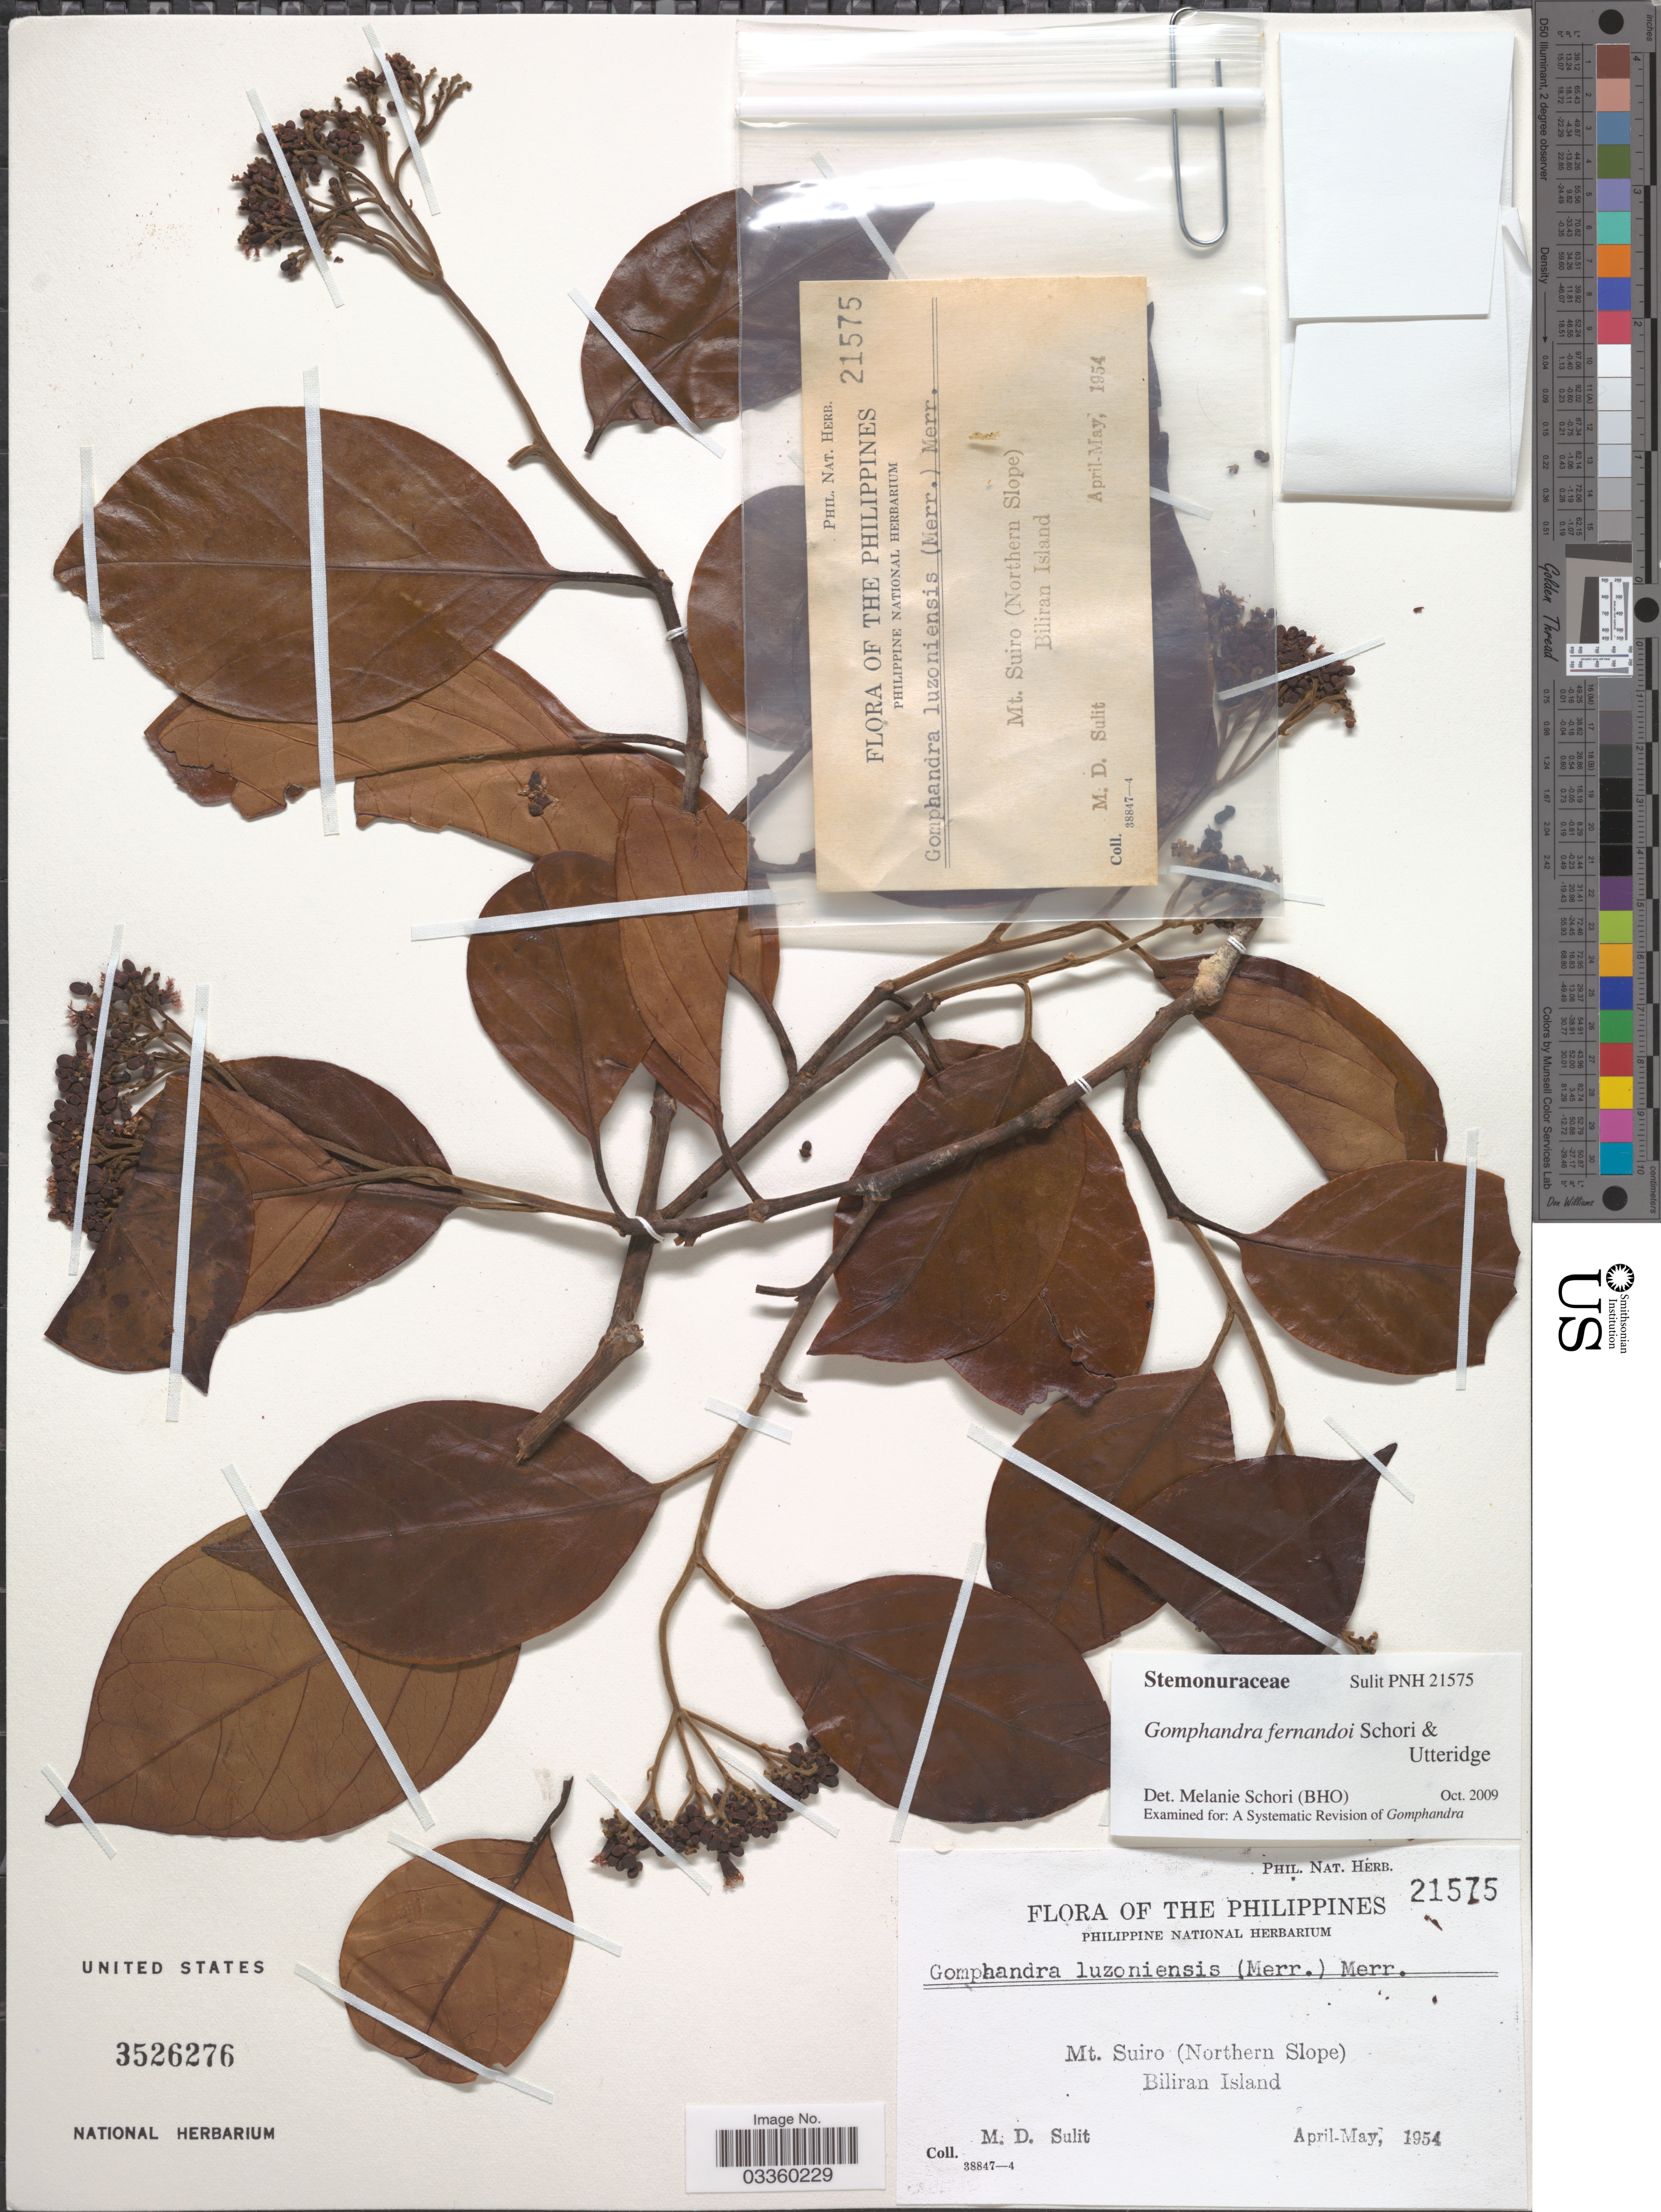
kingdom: Plantae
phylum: Tracheophyta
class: Magnoliopsida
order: Cardiopteridales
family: Stemonuraceae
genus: Gomphandra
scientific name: Gomphandra fernandoi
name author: Schori & Utteridge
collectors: M. Sulit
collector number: Phil. Nat. Herb. 21575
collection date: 1954-04/1954-05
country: Philippines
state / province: Eastern Visayas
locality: Mt. Suiro (Northern Slope) Biliran Island.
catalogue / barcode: US 3526276